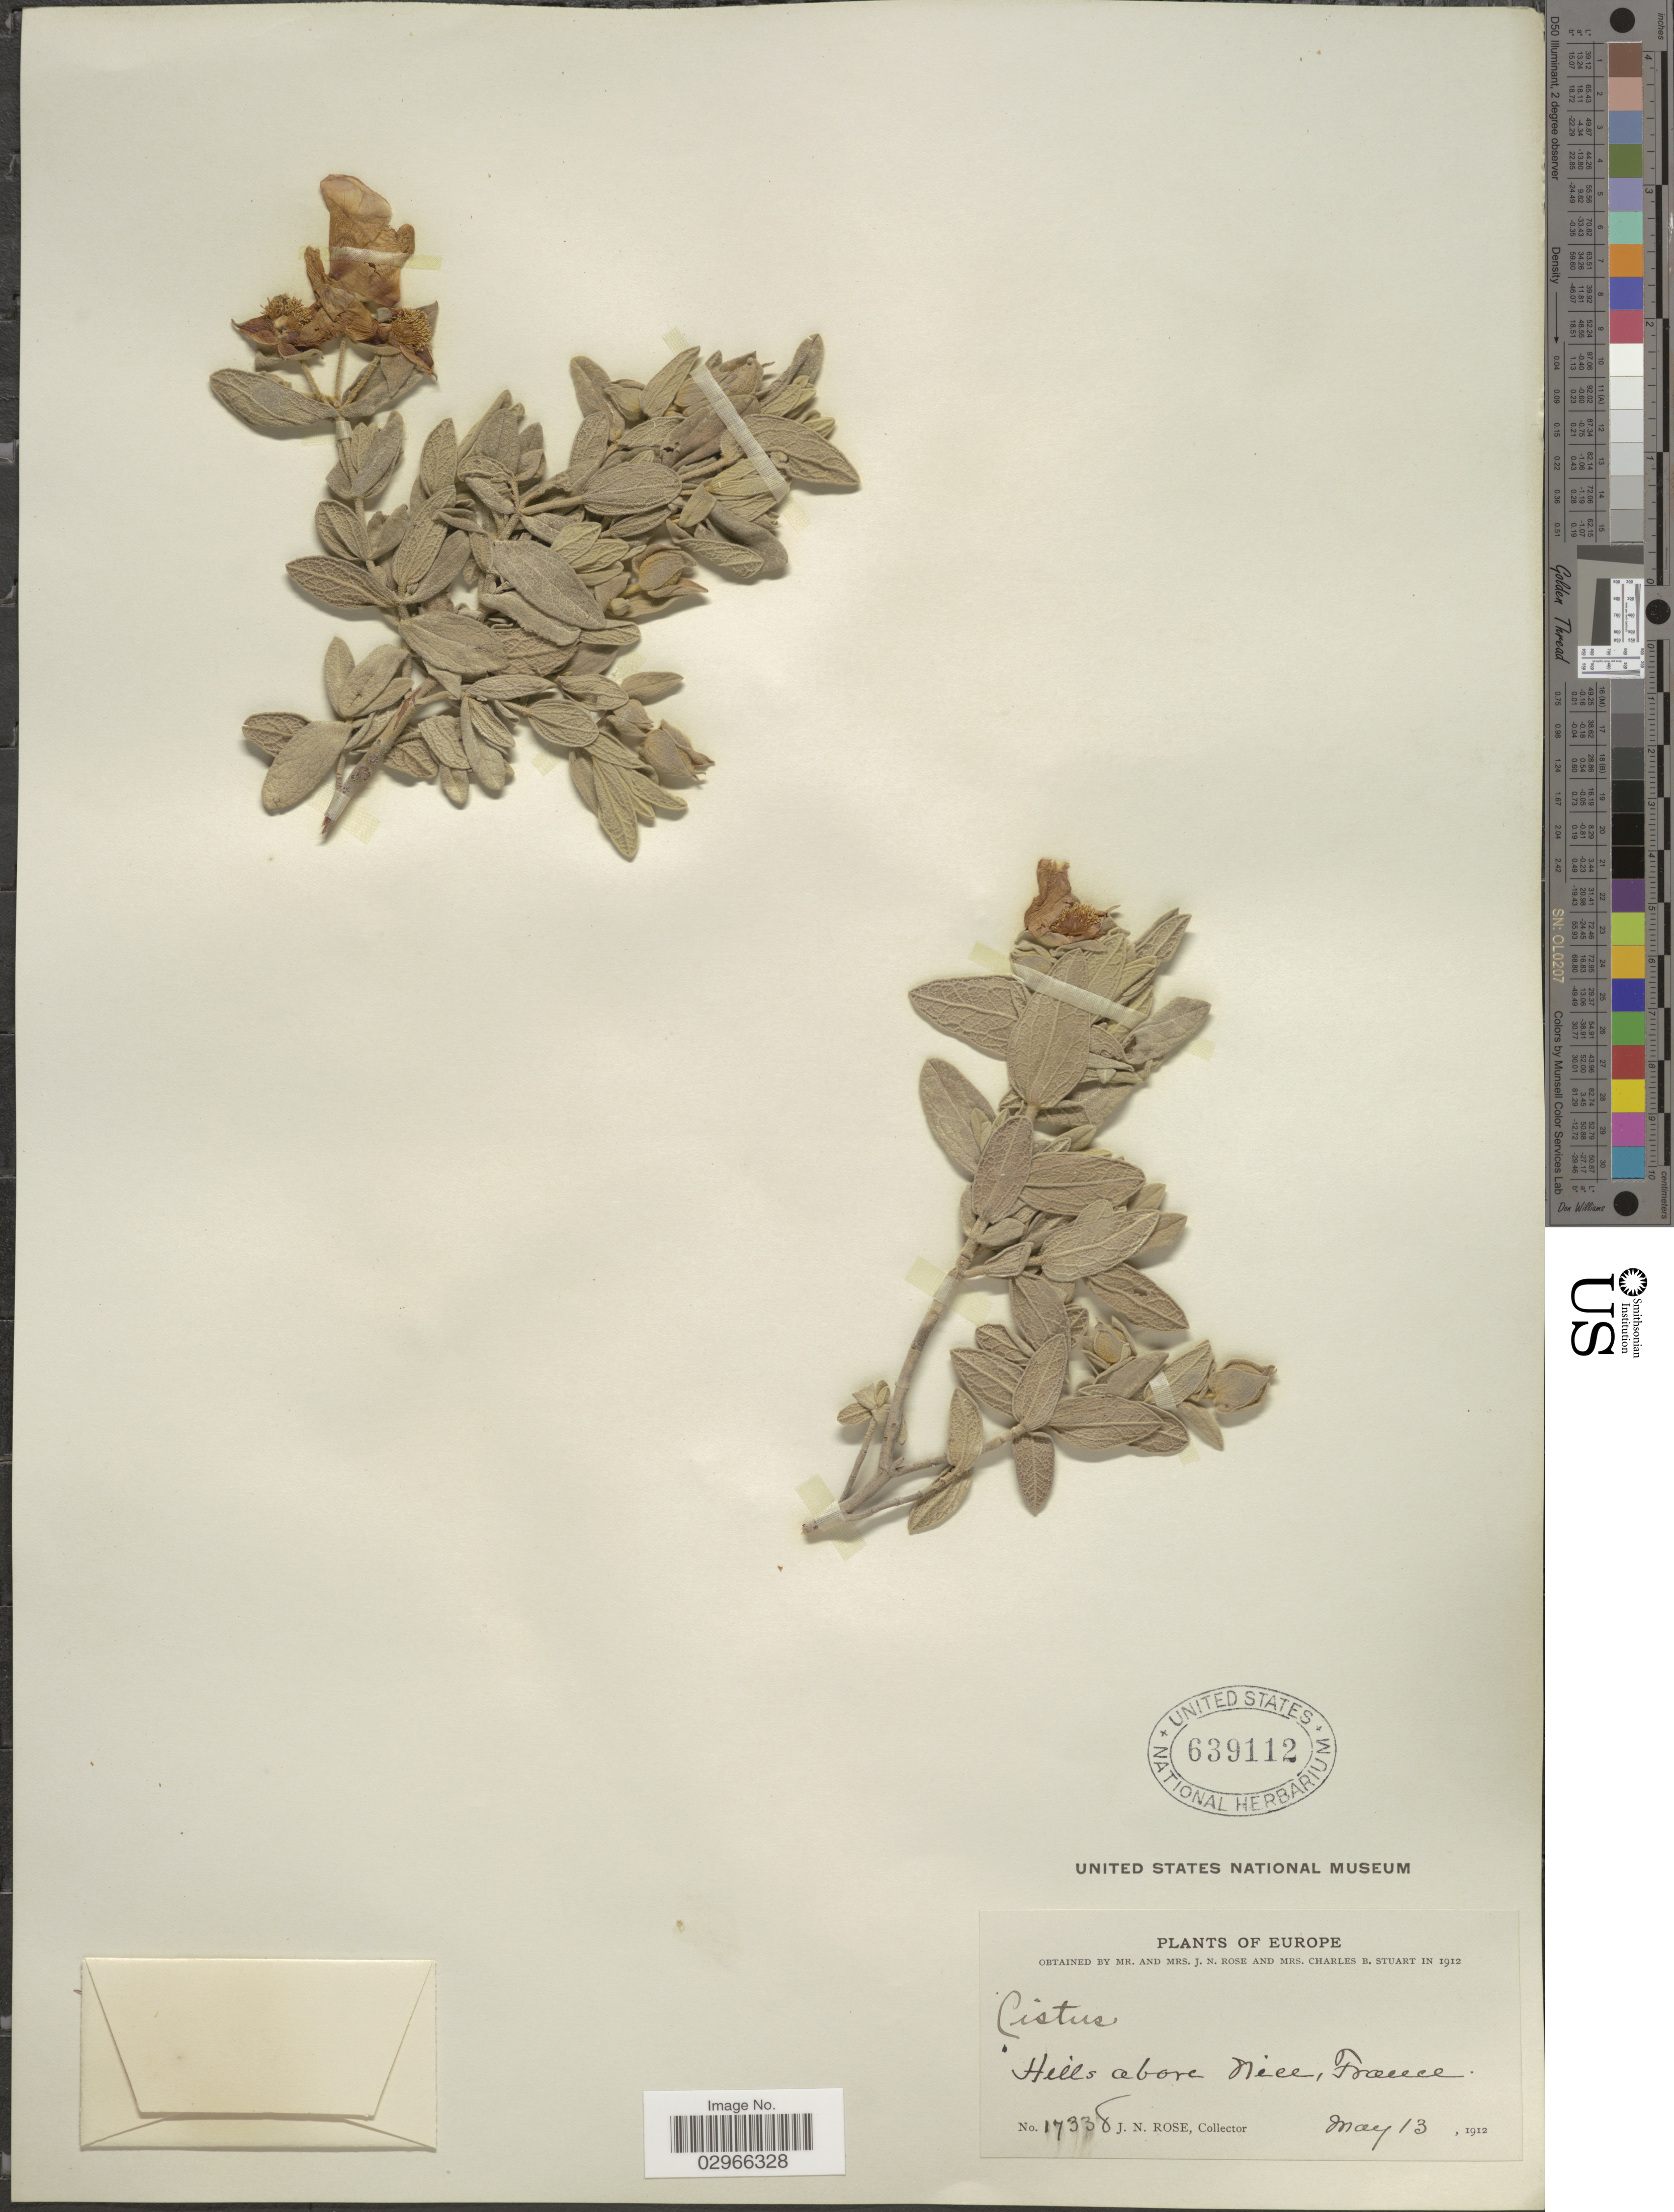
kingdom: Plantae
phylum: Tracheophyta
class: Magnoliopsida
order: Malvales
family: Cistaceae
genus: Cistus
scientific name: Cistus sp.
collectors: J. N. Rose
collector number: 17338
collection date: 1912-05-13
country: France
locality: Hills above Nice.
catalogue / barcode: US 639112